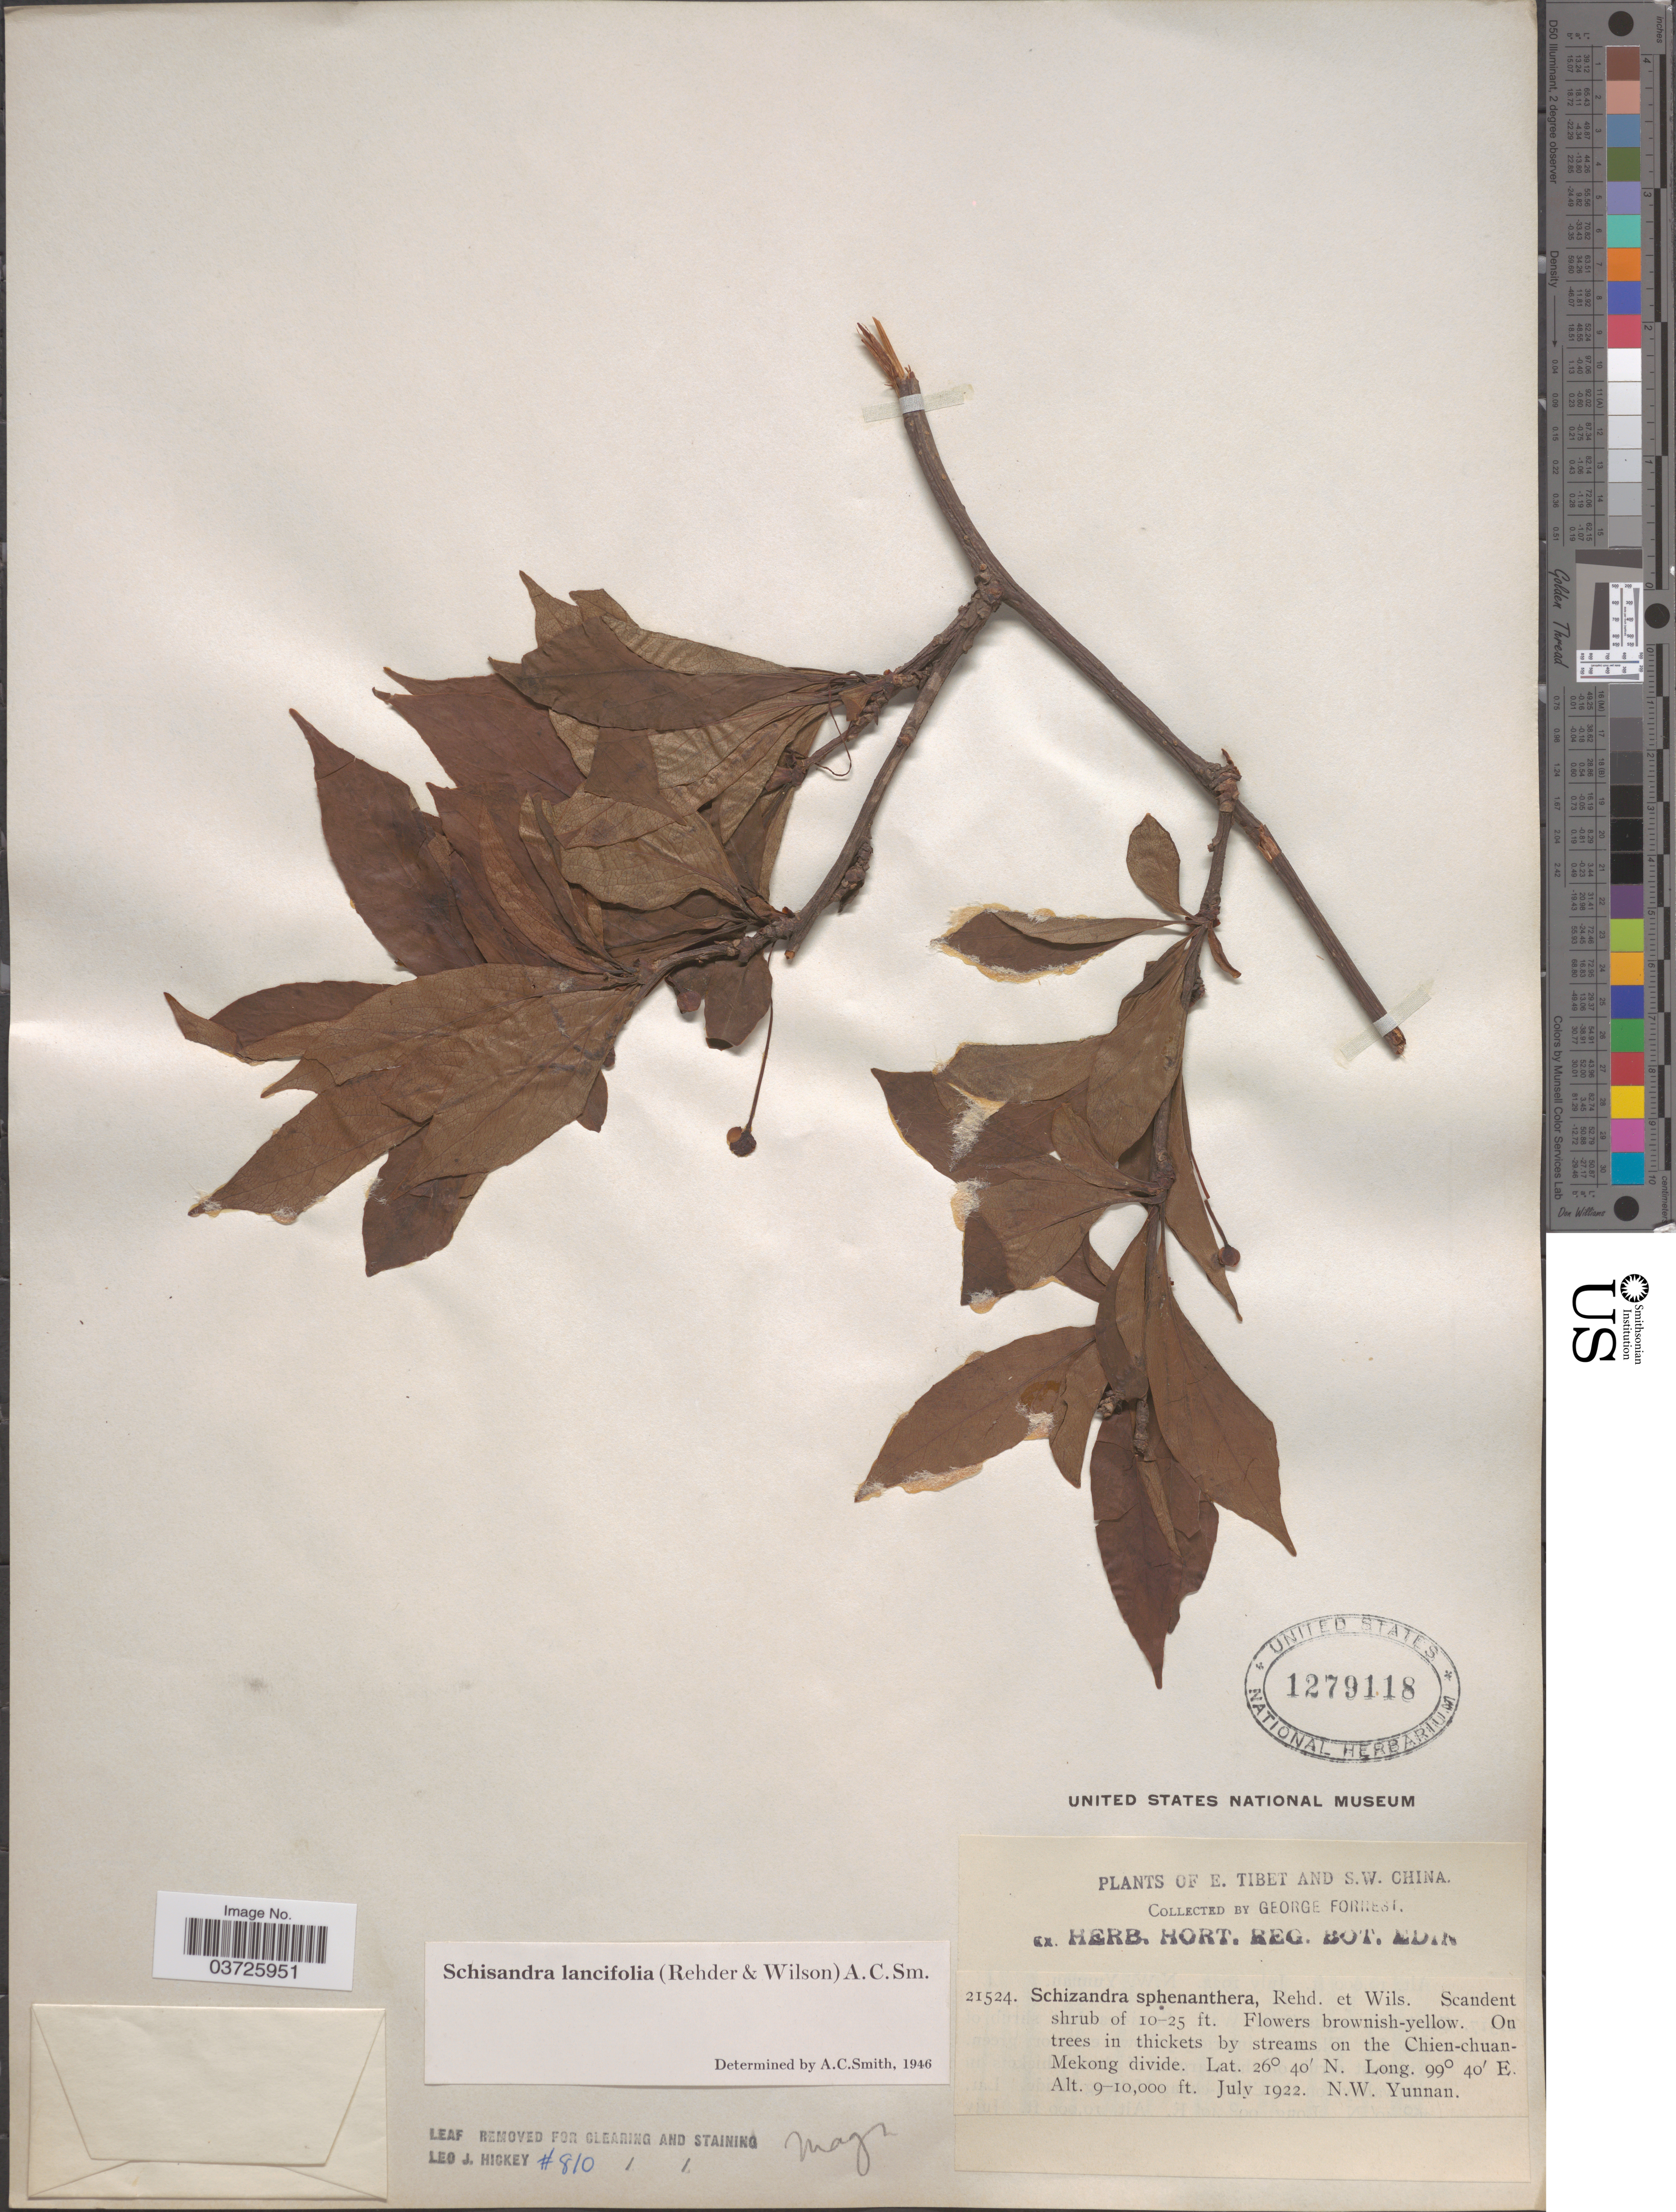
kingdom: Plantae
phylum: Tracheophyta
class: Magnoliopsida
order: Austrobaileyales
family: Schisandraceae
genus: Schisandra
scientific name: Schisandra lancifolia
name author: (Rehder & P. Wilson) A.C. Sm.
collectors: G. Forrest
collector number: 21524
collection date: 1922-07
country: China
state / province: Yunnan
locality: S. W. China. By streams on the Chien-chuan-Mekong divide. N. W. Yunnan.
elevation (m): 2743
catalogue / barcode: US 1279118